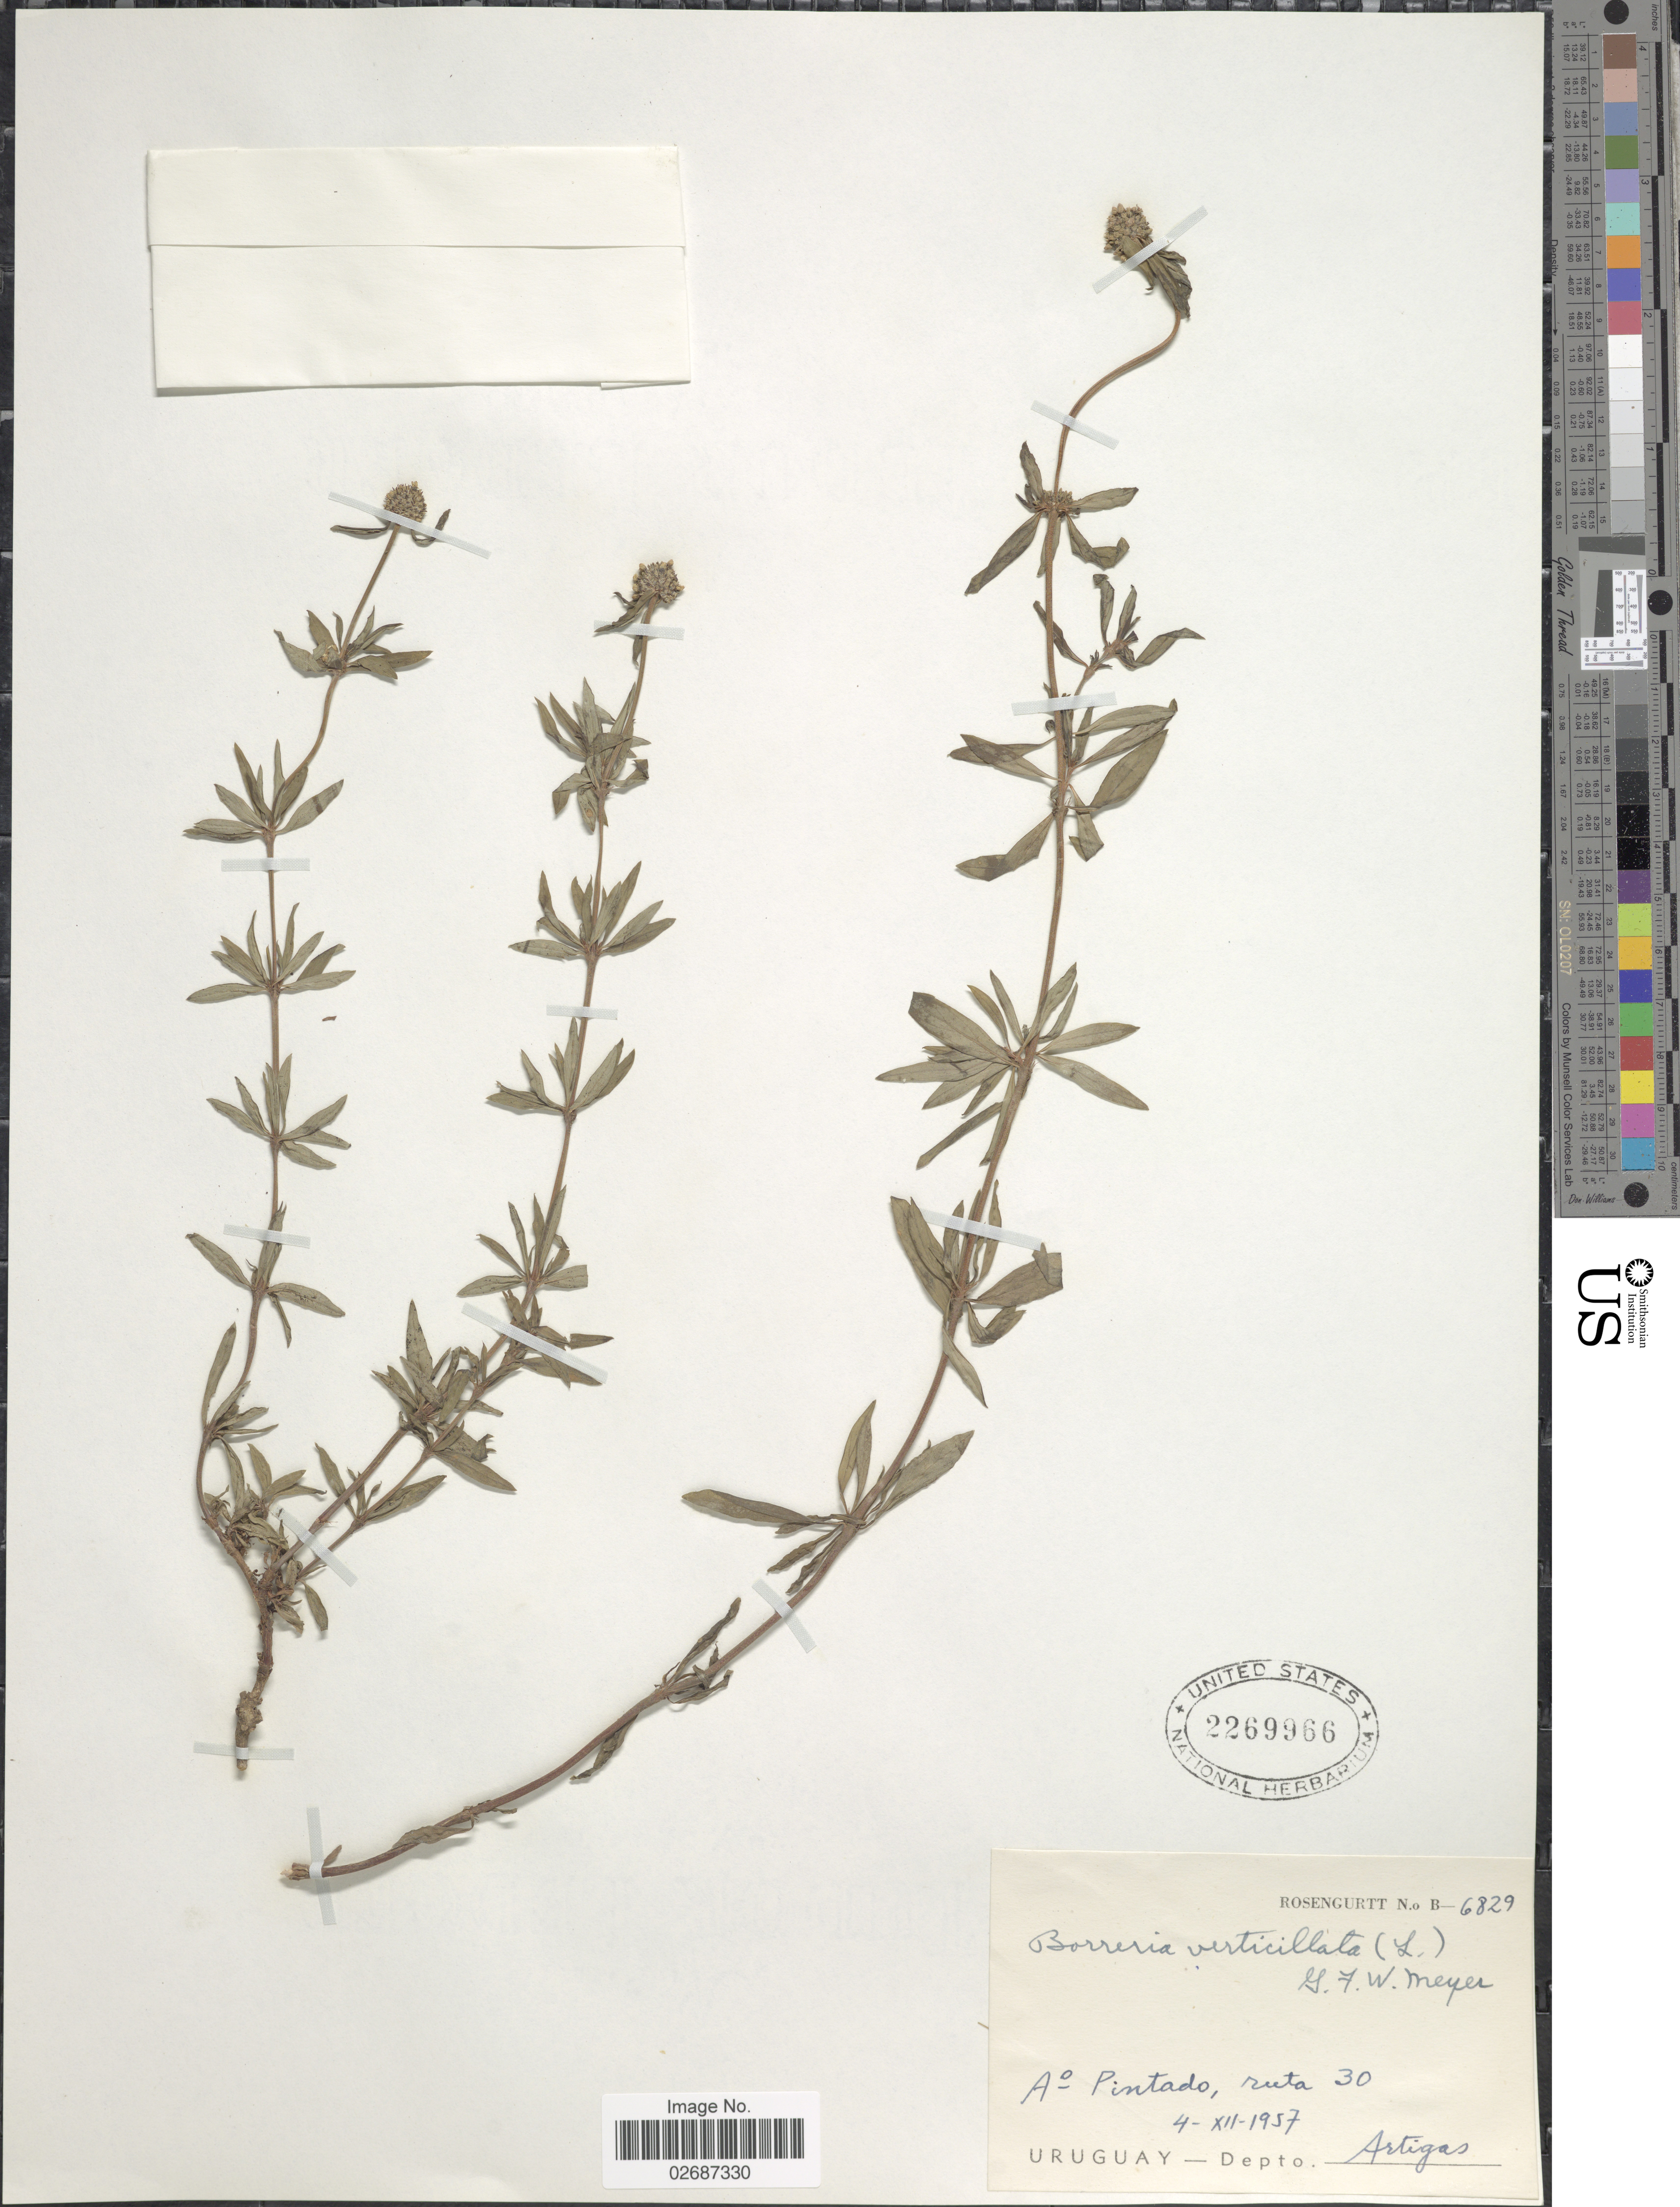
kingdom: Plantae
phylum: Tracheophyta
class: Magnoliopsida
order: Gentianales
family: Rubiaceae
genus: Borreria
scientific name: Borreria verticillata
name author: (L.) G. Mey.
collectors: Rosengurtt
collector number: B-6829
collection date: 1957-12-04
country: Uruguay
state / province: Artigas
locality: Ao. Pintado, ruta 30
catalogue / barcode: US 2269966